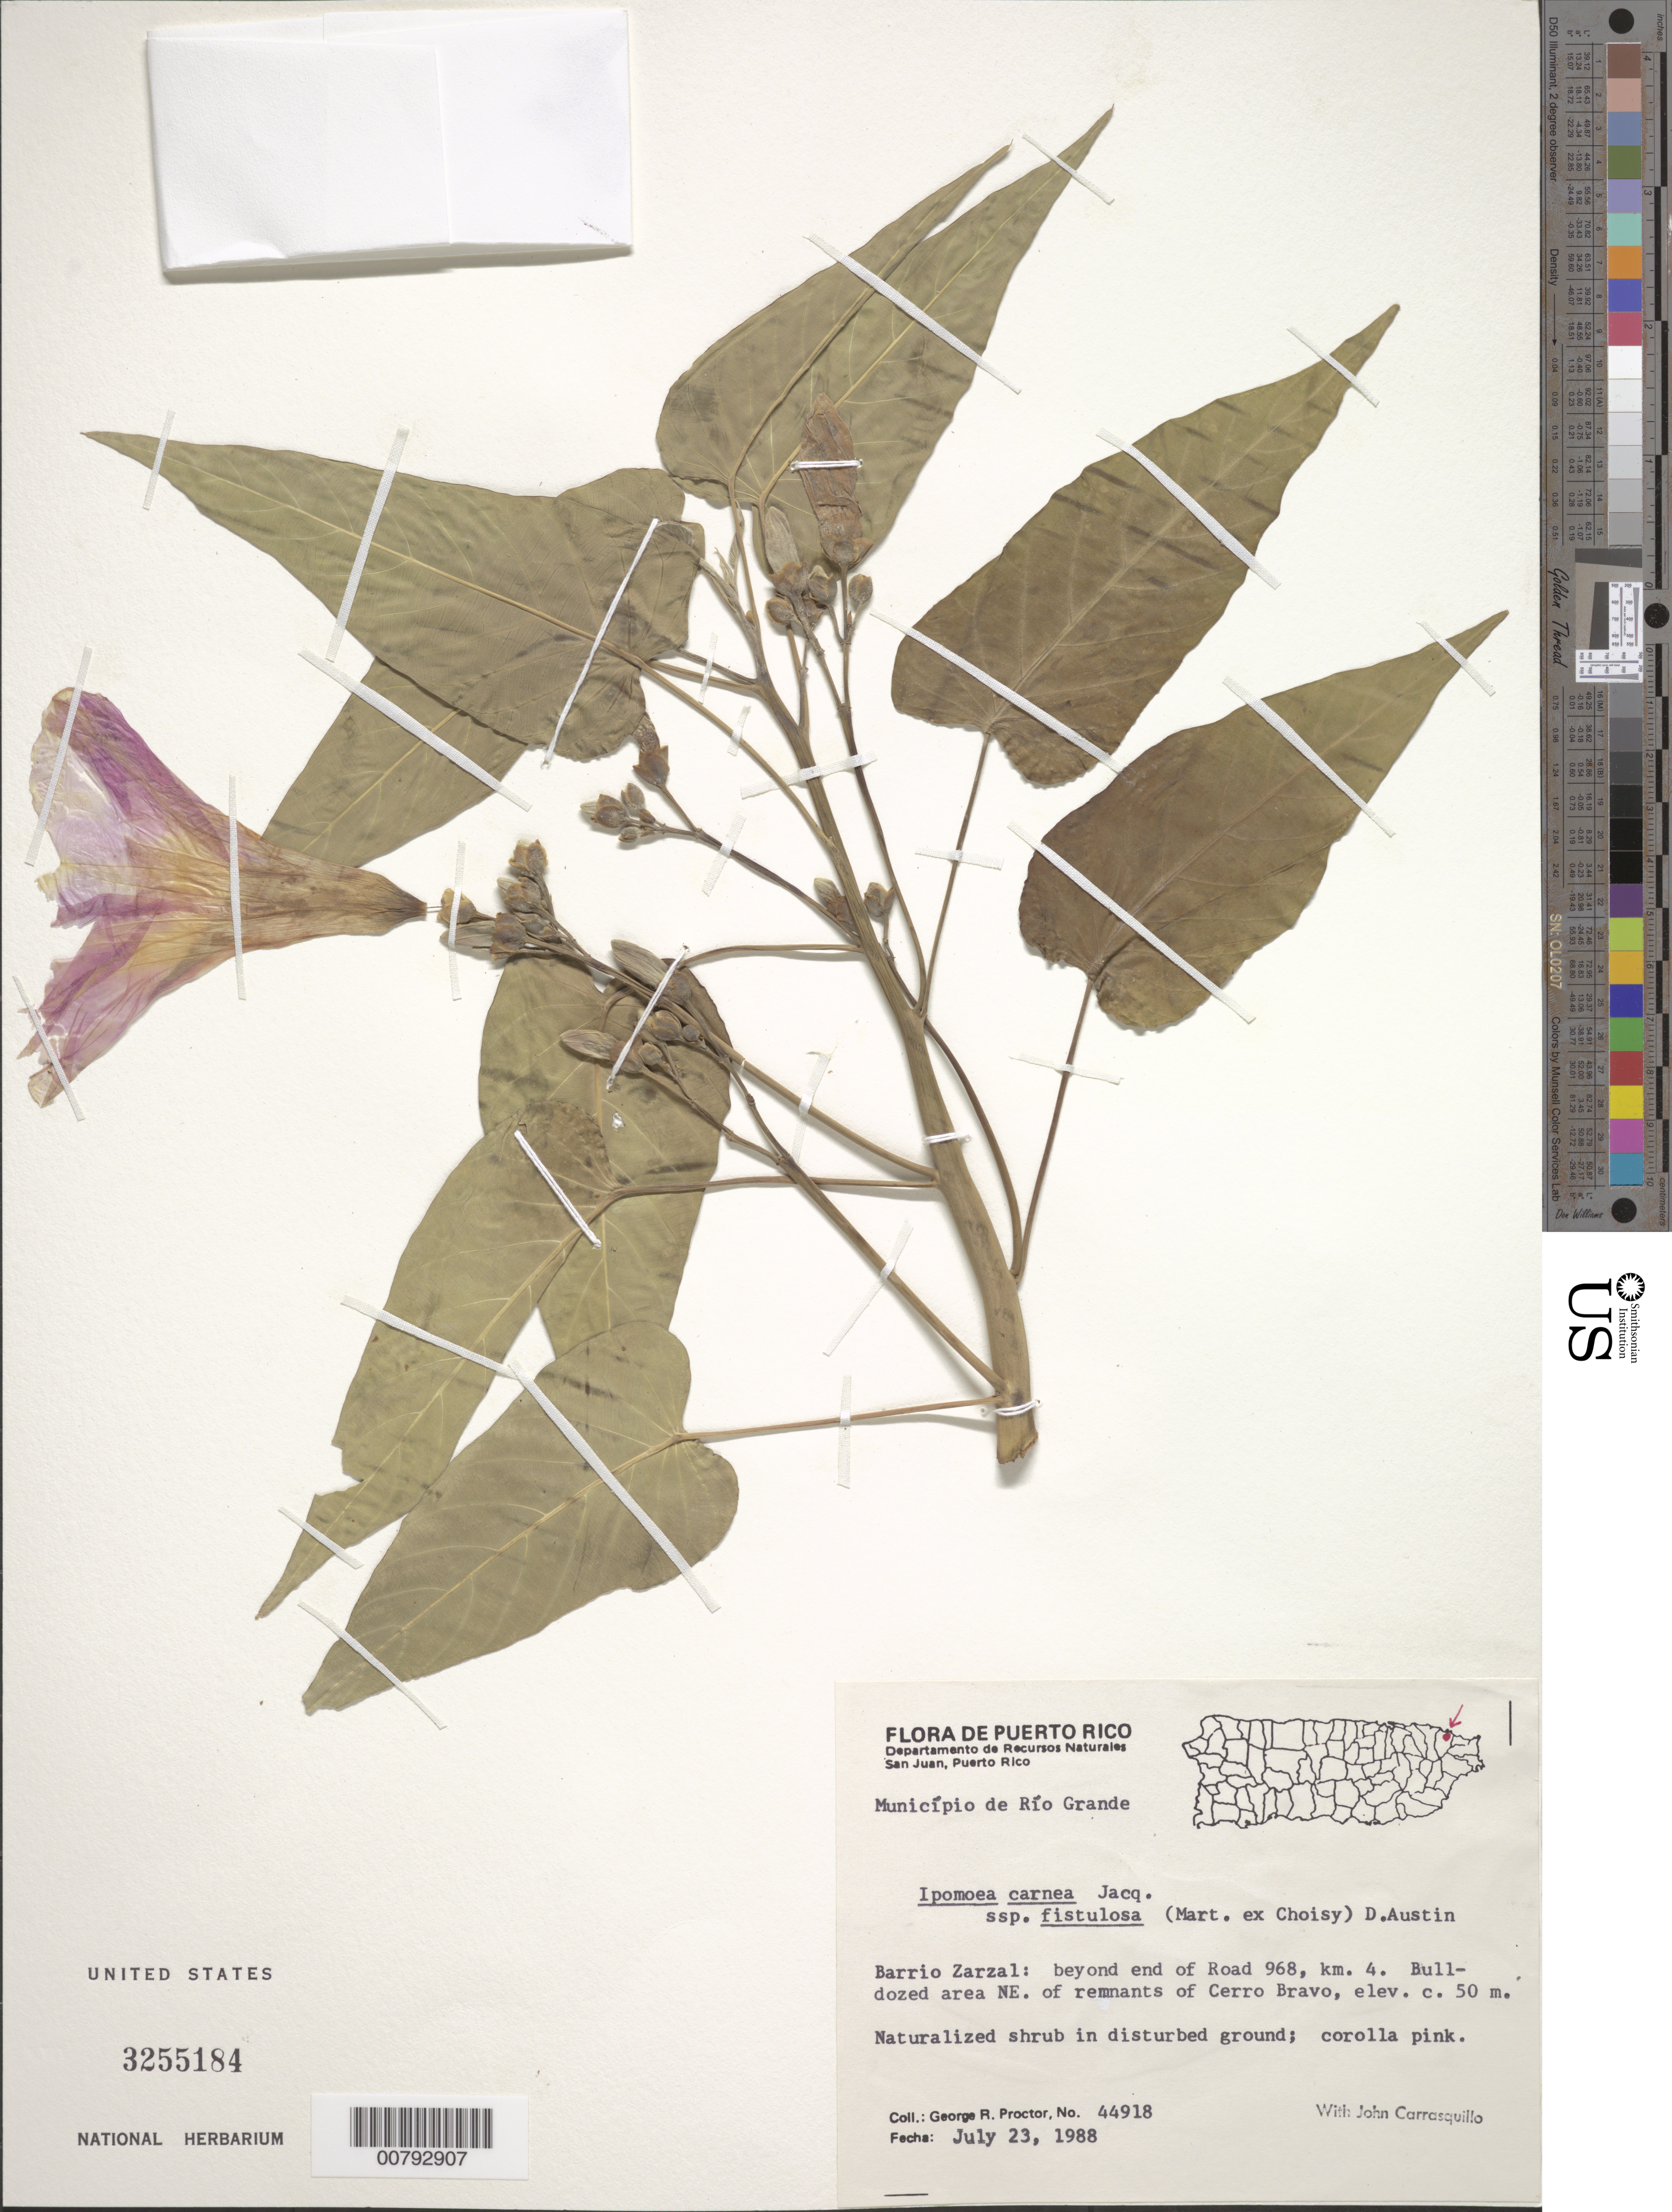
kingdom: Plantae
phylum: Tracheophyta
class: Magnoliopsida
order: Solanales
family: Convolvulaceae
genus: Ipomoea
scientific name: Ipomoea carnea subsp. fistulosa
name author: (Mart. ex Choisy) D.F. Austin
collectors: G. R. Proctor & J. Carrasquillo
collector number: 44918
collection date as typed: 23 Jul 1988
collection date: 1988-07-23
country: Puerto Rico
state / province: Río Grande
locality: Río Grande municipality, Zarzal neighborhood, beyond end of Road 968, km 4, bulldozed area NE. of remnants of Cerro Bravo.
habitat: Disturbed ground.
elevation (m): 50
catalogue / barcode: US 3255184